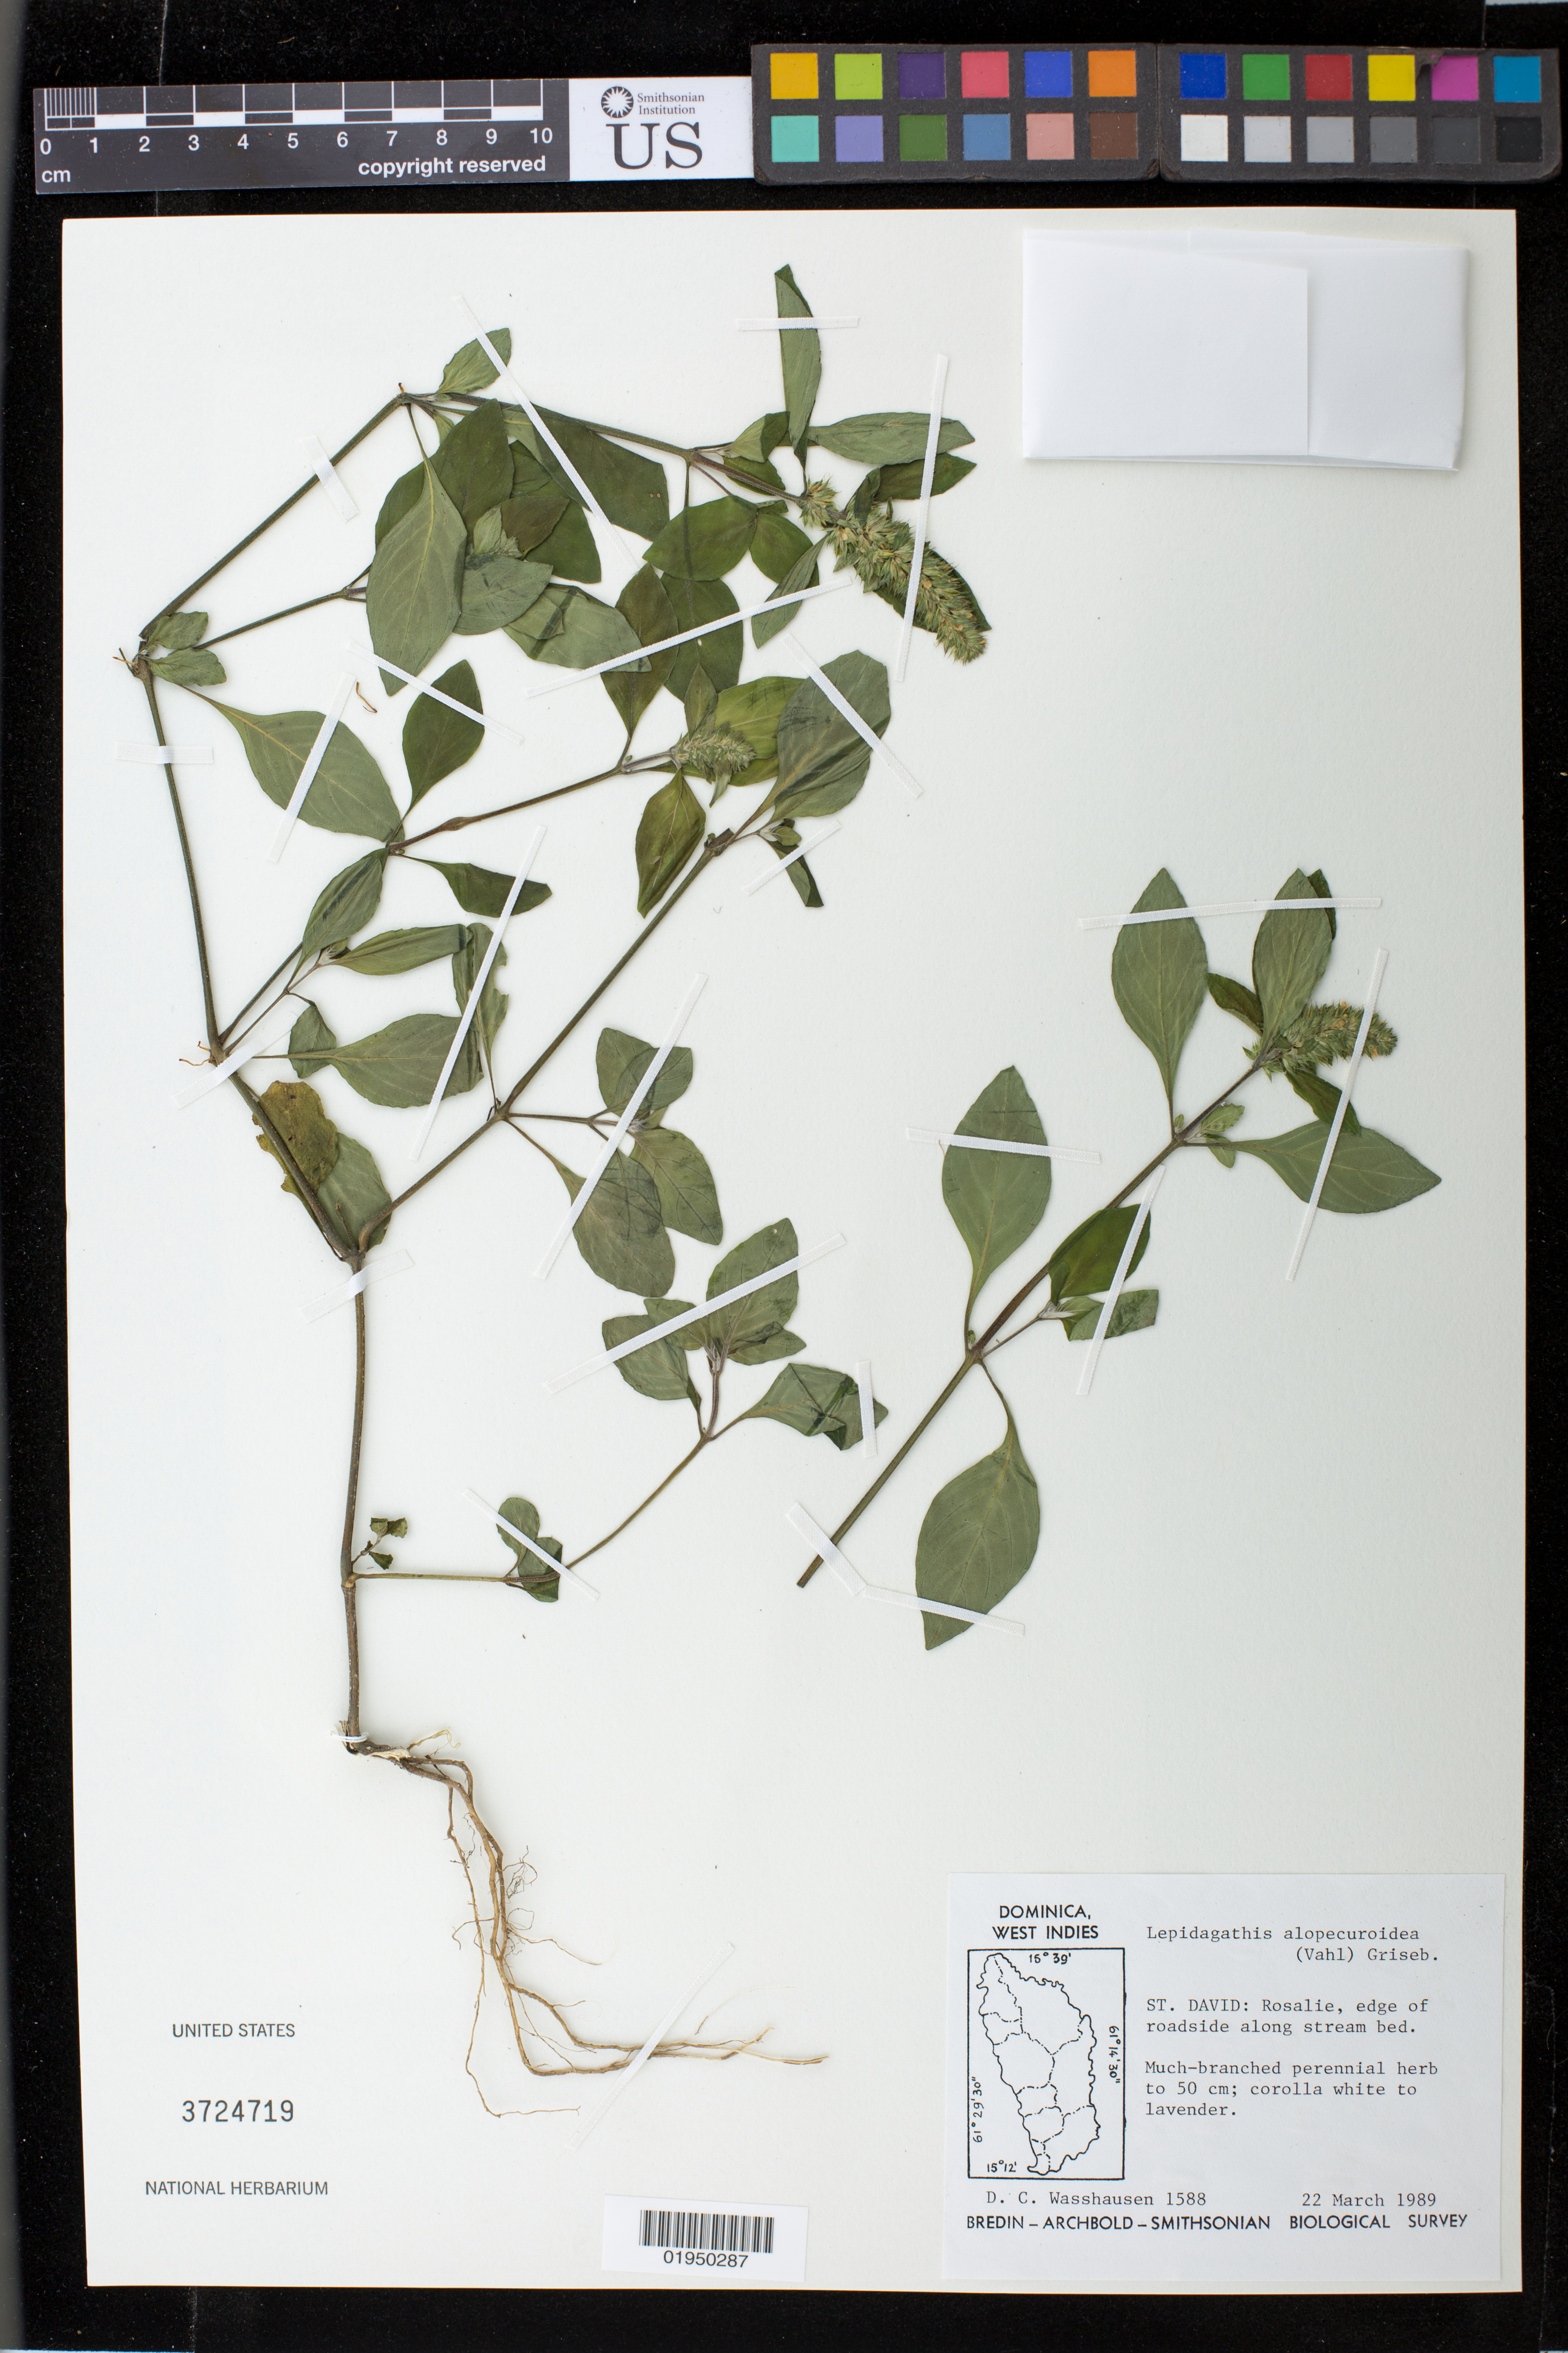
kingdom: Plantae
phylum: Tracheophyta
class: Magnoliopsida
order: Lamiales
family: Acanthaceae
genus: Lepidagathis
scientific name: Lepidagathis alopecuroidea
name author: (Vahl) R. Br. ex Griseb.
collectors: D. C. Wasshausen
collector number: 1588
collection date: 1989-03-22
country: Dominica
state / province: St. David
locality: Rosalie, edge of roadside aling stream bed.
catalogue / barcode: US 3724719